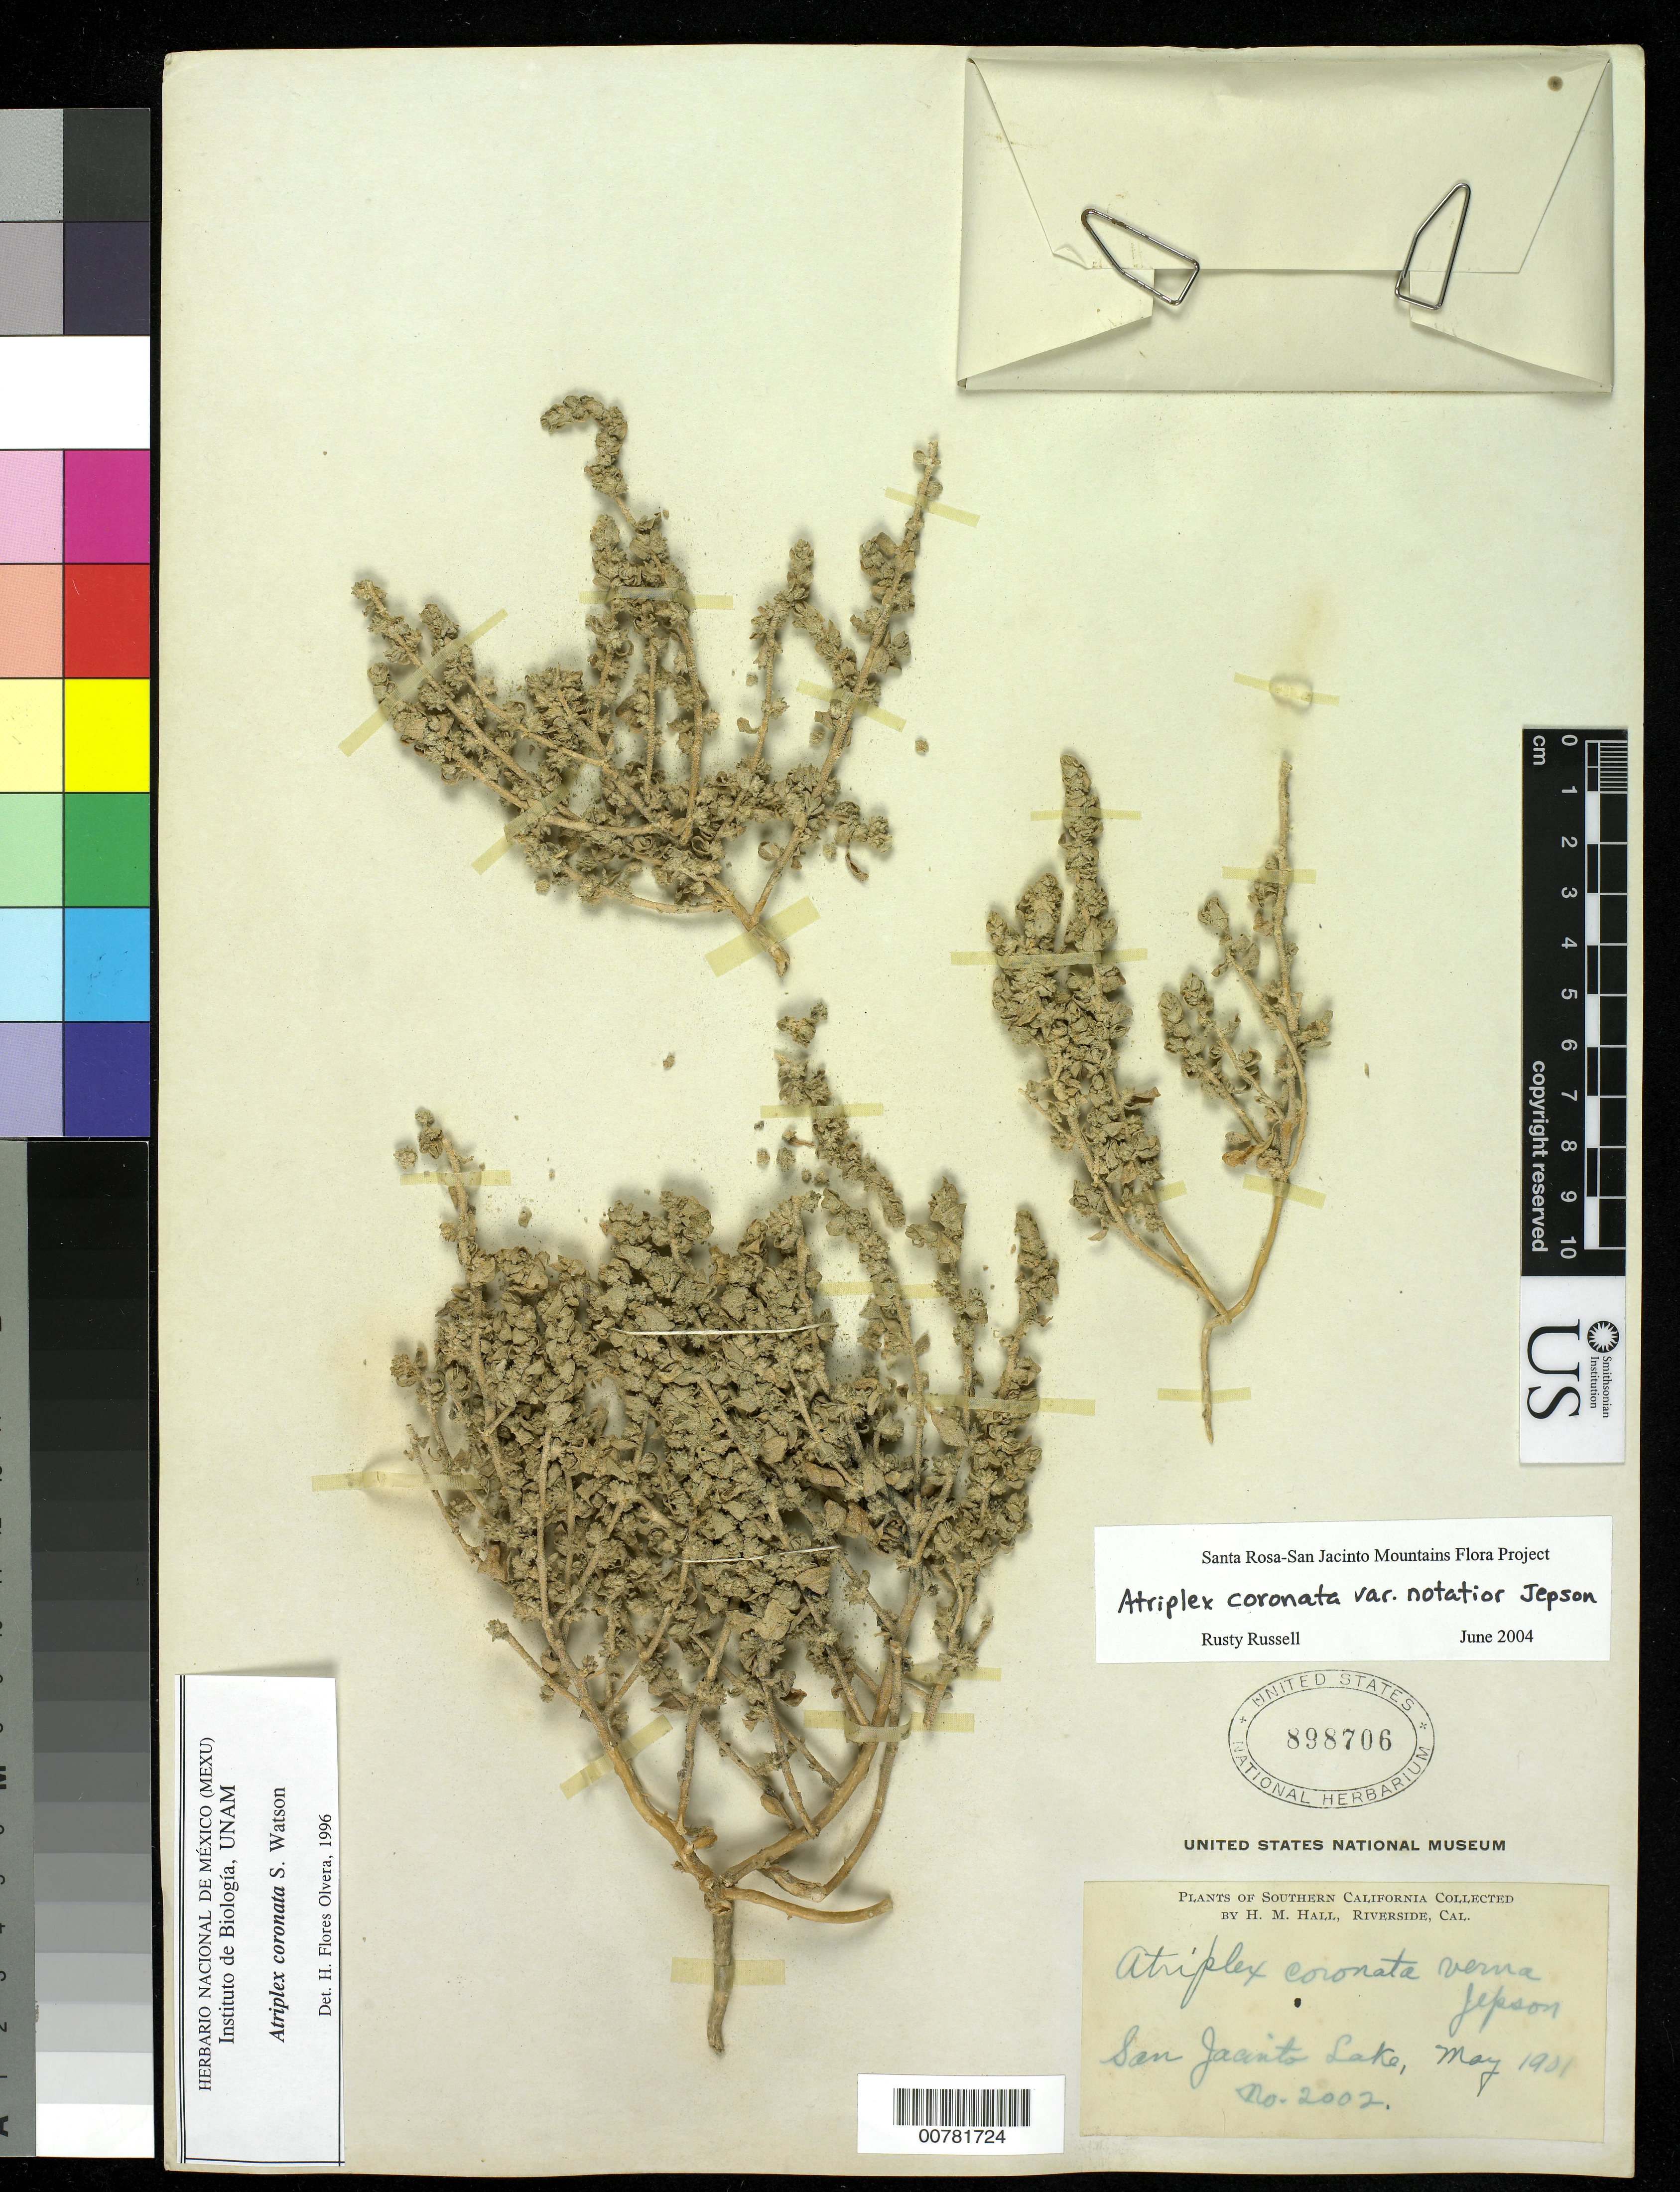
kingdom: Plantae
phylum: Tracheophyta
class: Magnoliopsida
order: Caryophyllales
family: Amaranthaceae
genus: Atriplex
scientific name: Atriplex coronata var. notatior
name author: Jeps.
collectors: H. M. Hall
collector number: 2002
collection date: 1901-05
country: United States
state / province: California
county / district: Riverside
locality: Southern California. San Jacinto Lake.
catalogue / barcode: US 898706